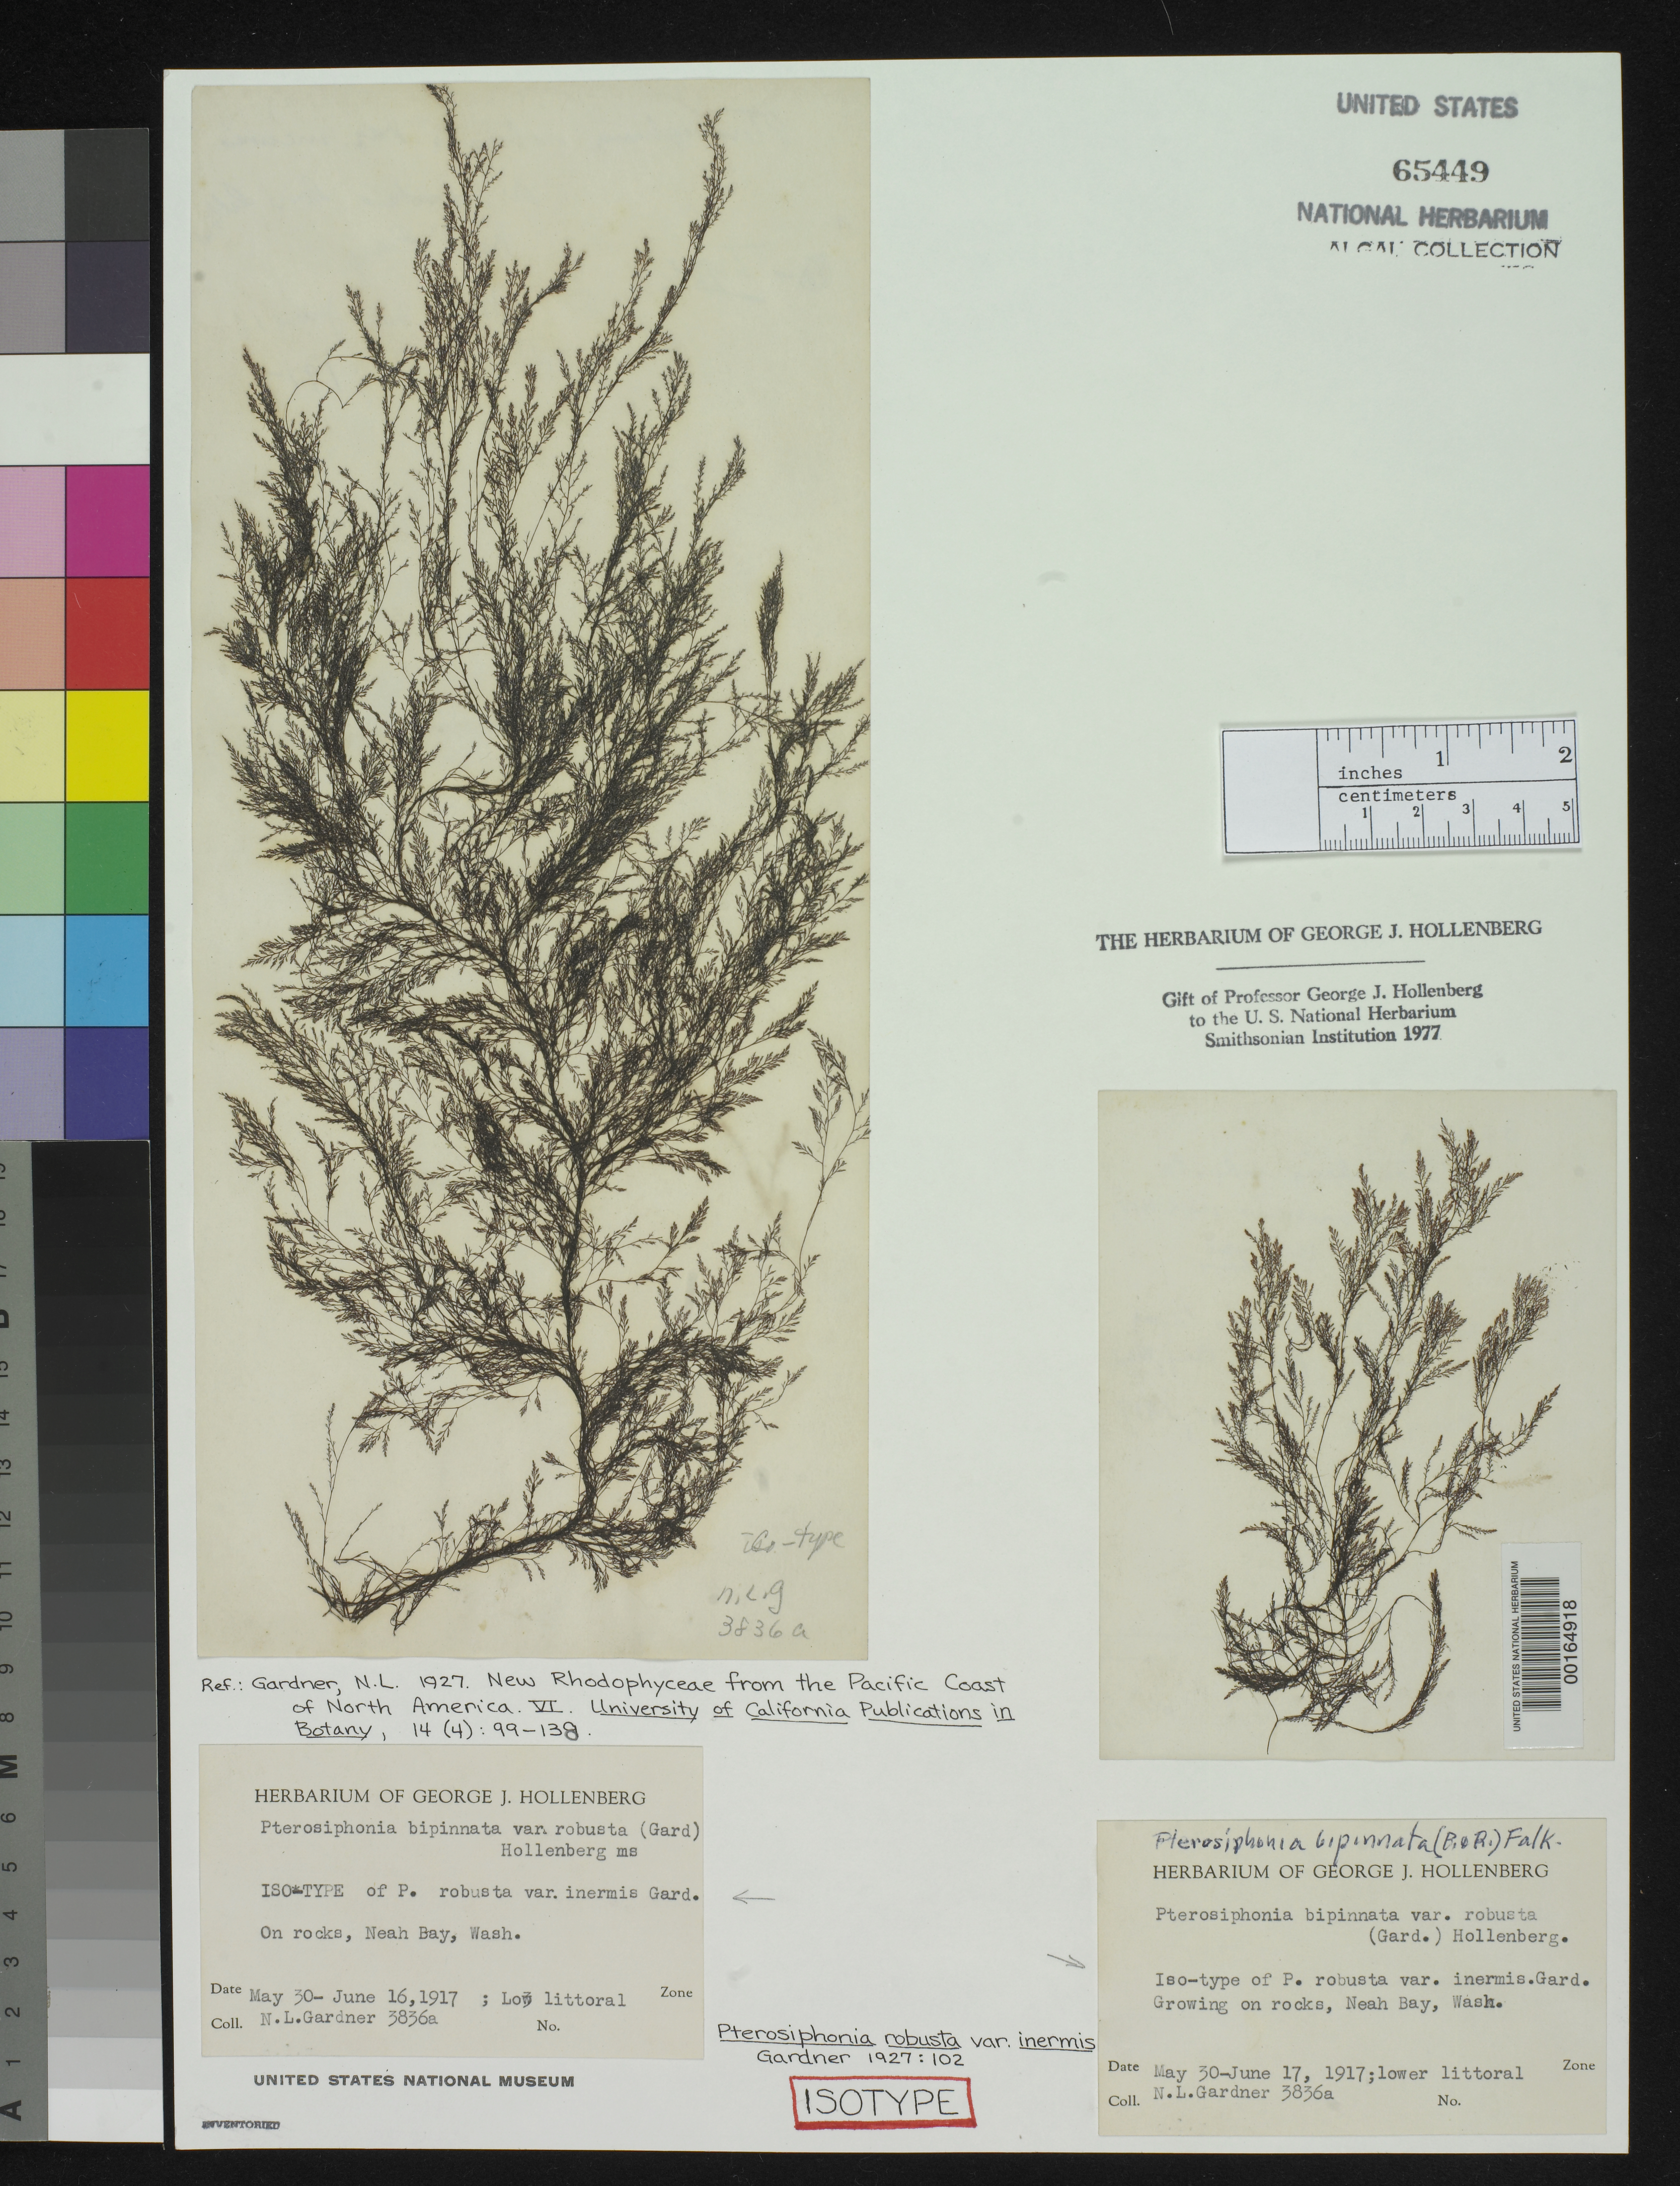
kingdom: Plantae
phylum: Rhodophyta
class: Florideophyceae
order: Ceramiales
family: Rhodomelaceae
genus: Pterosiphonia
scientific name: Pterosiphonia robusta var. inermis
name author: N.L. Gardner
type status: Isotype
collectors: N. Gardner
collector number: NLG 3836A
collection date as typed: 30 May 1917 to 16 Jun 1917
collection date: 1917-05-30/1917-06-16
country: United States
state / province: Washington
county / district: Clallam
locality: Neah Bay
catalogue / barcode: US 65449